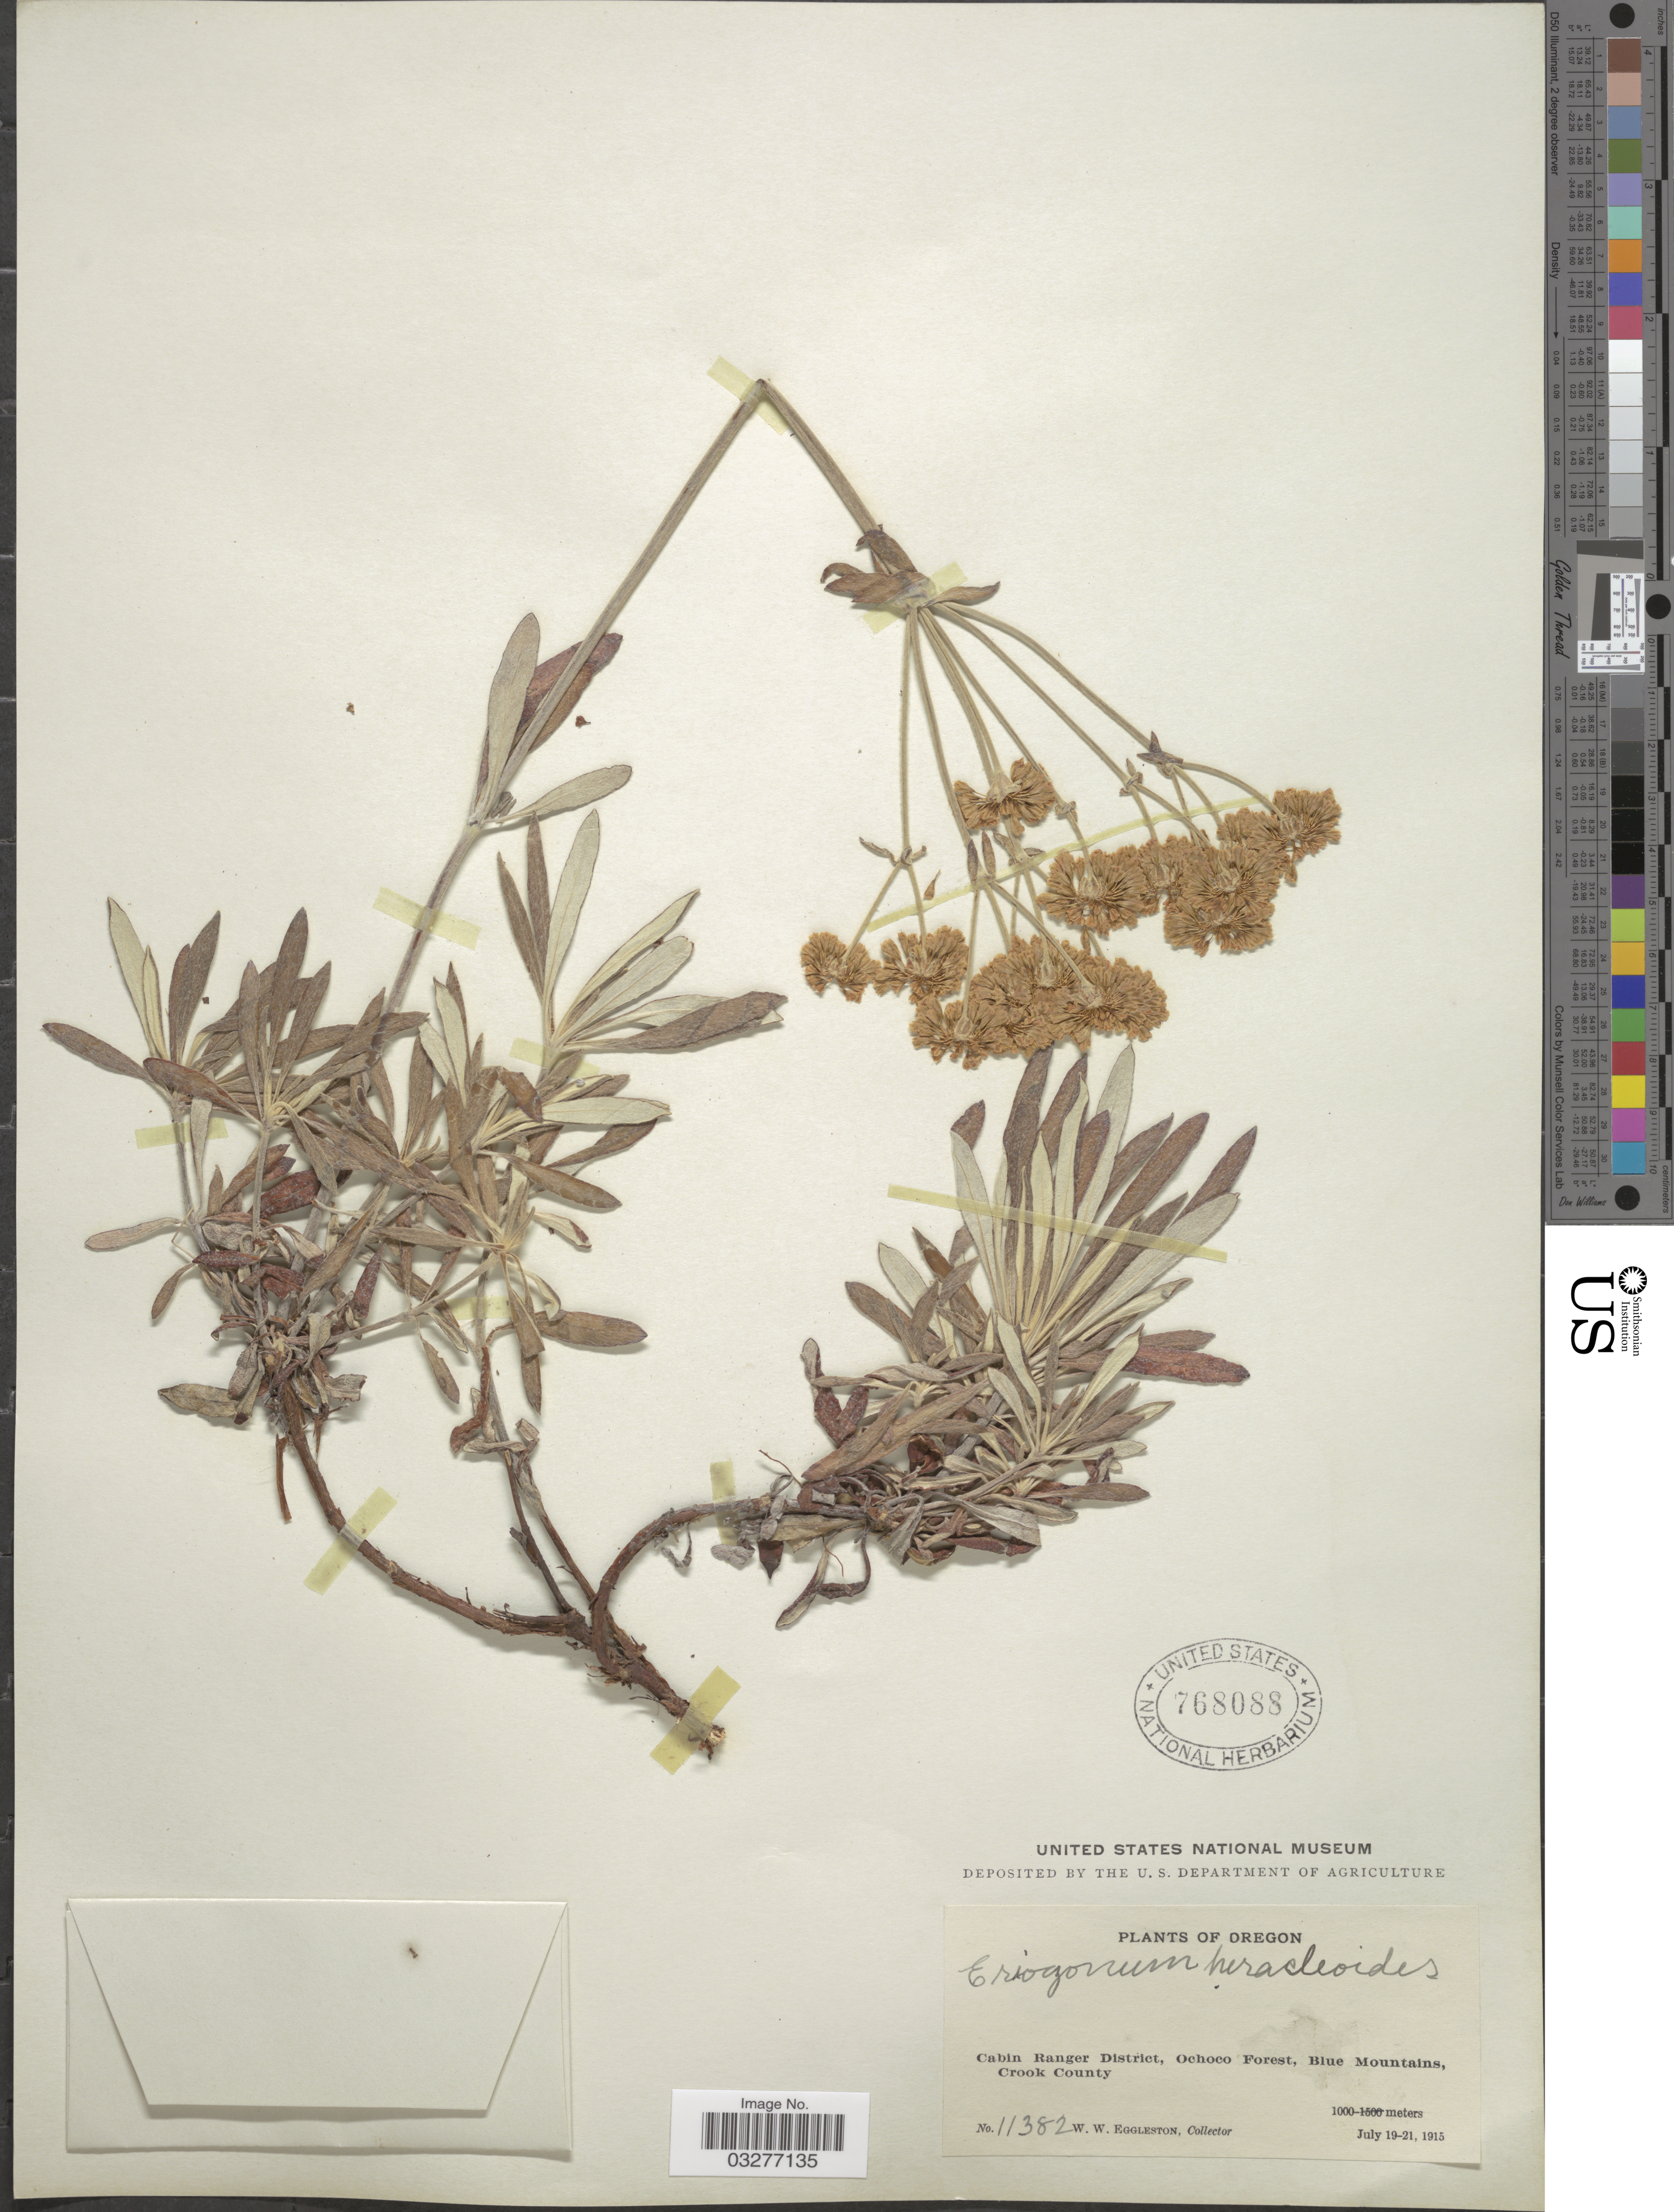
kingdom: Plantae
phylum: Tracheophyta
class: Magnoliopsida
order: Caryophyllales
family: Polygonaceae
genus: Eriogonum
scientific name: Eriogonum heracleoides var. heracleoides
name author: Nutt.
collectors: W. W. Eggleston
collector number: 11382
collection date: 1915-07-19/1915-07-21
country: United States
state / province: Oregon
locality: Cabin Ranger District, Ochoco Forest, Blue Mountains, Crook County.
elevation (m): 1000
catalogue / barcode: US 768088